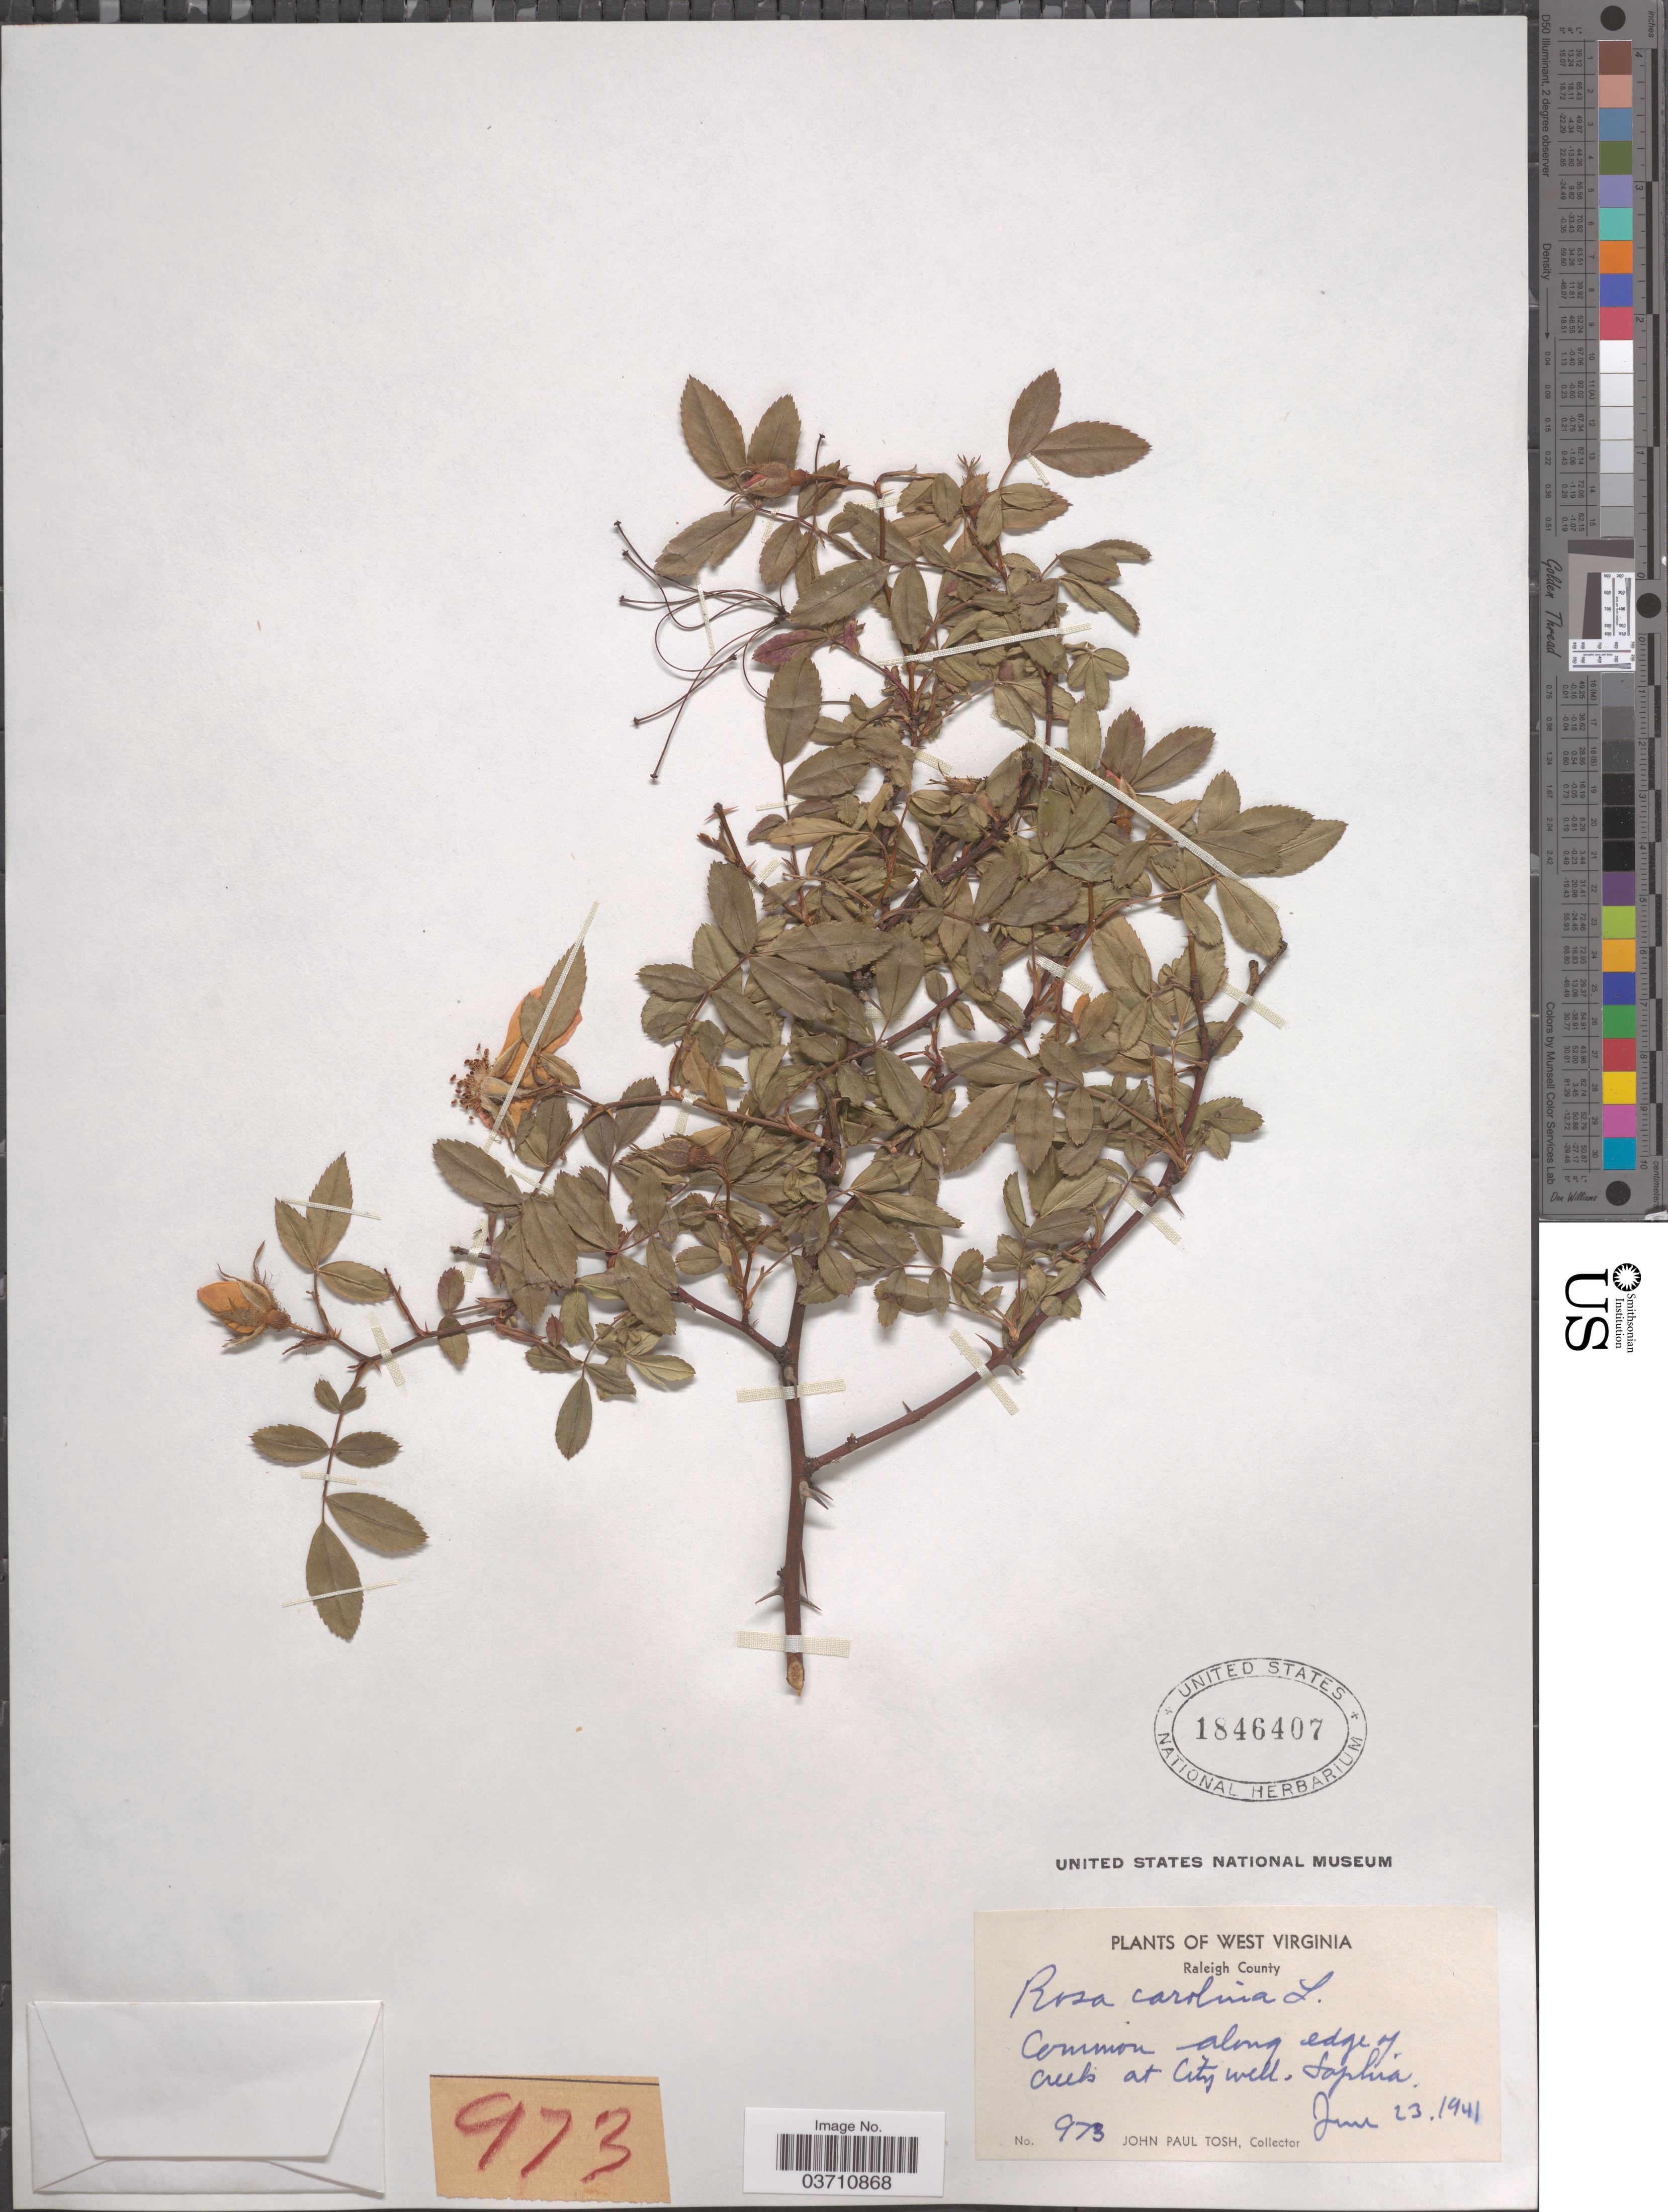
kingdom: Plantae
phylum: Tracheophyta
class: Magnoliopsida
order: Rosales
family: Rosaceae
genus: Rosa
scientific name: Rosa carolina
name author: L.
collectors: J. Tosh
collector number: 973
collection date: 1941-06-23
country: United States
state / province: West Virginia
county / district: Raleigh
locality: Raleigh County. Along edge of Creeks at City well, Sophia.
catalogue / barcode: US 1846407